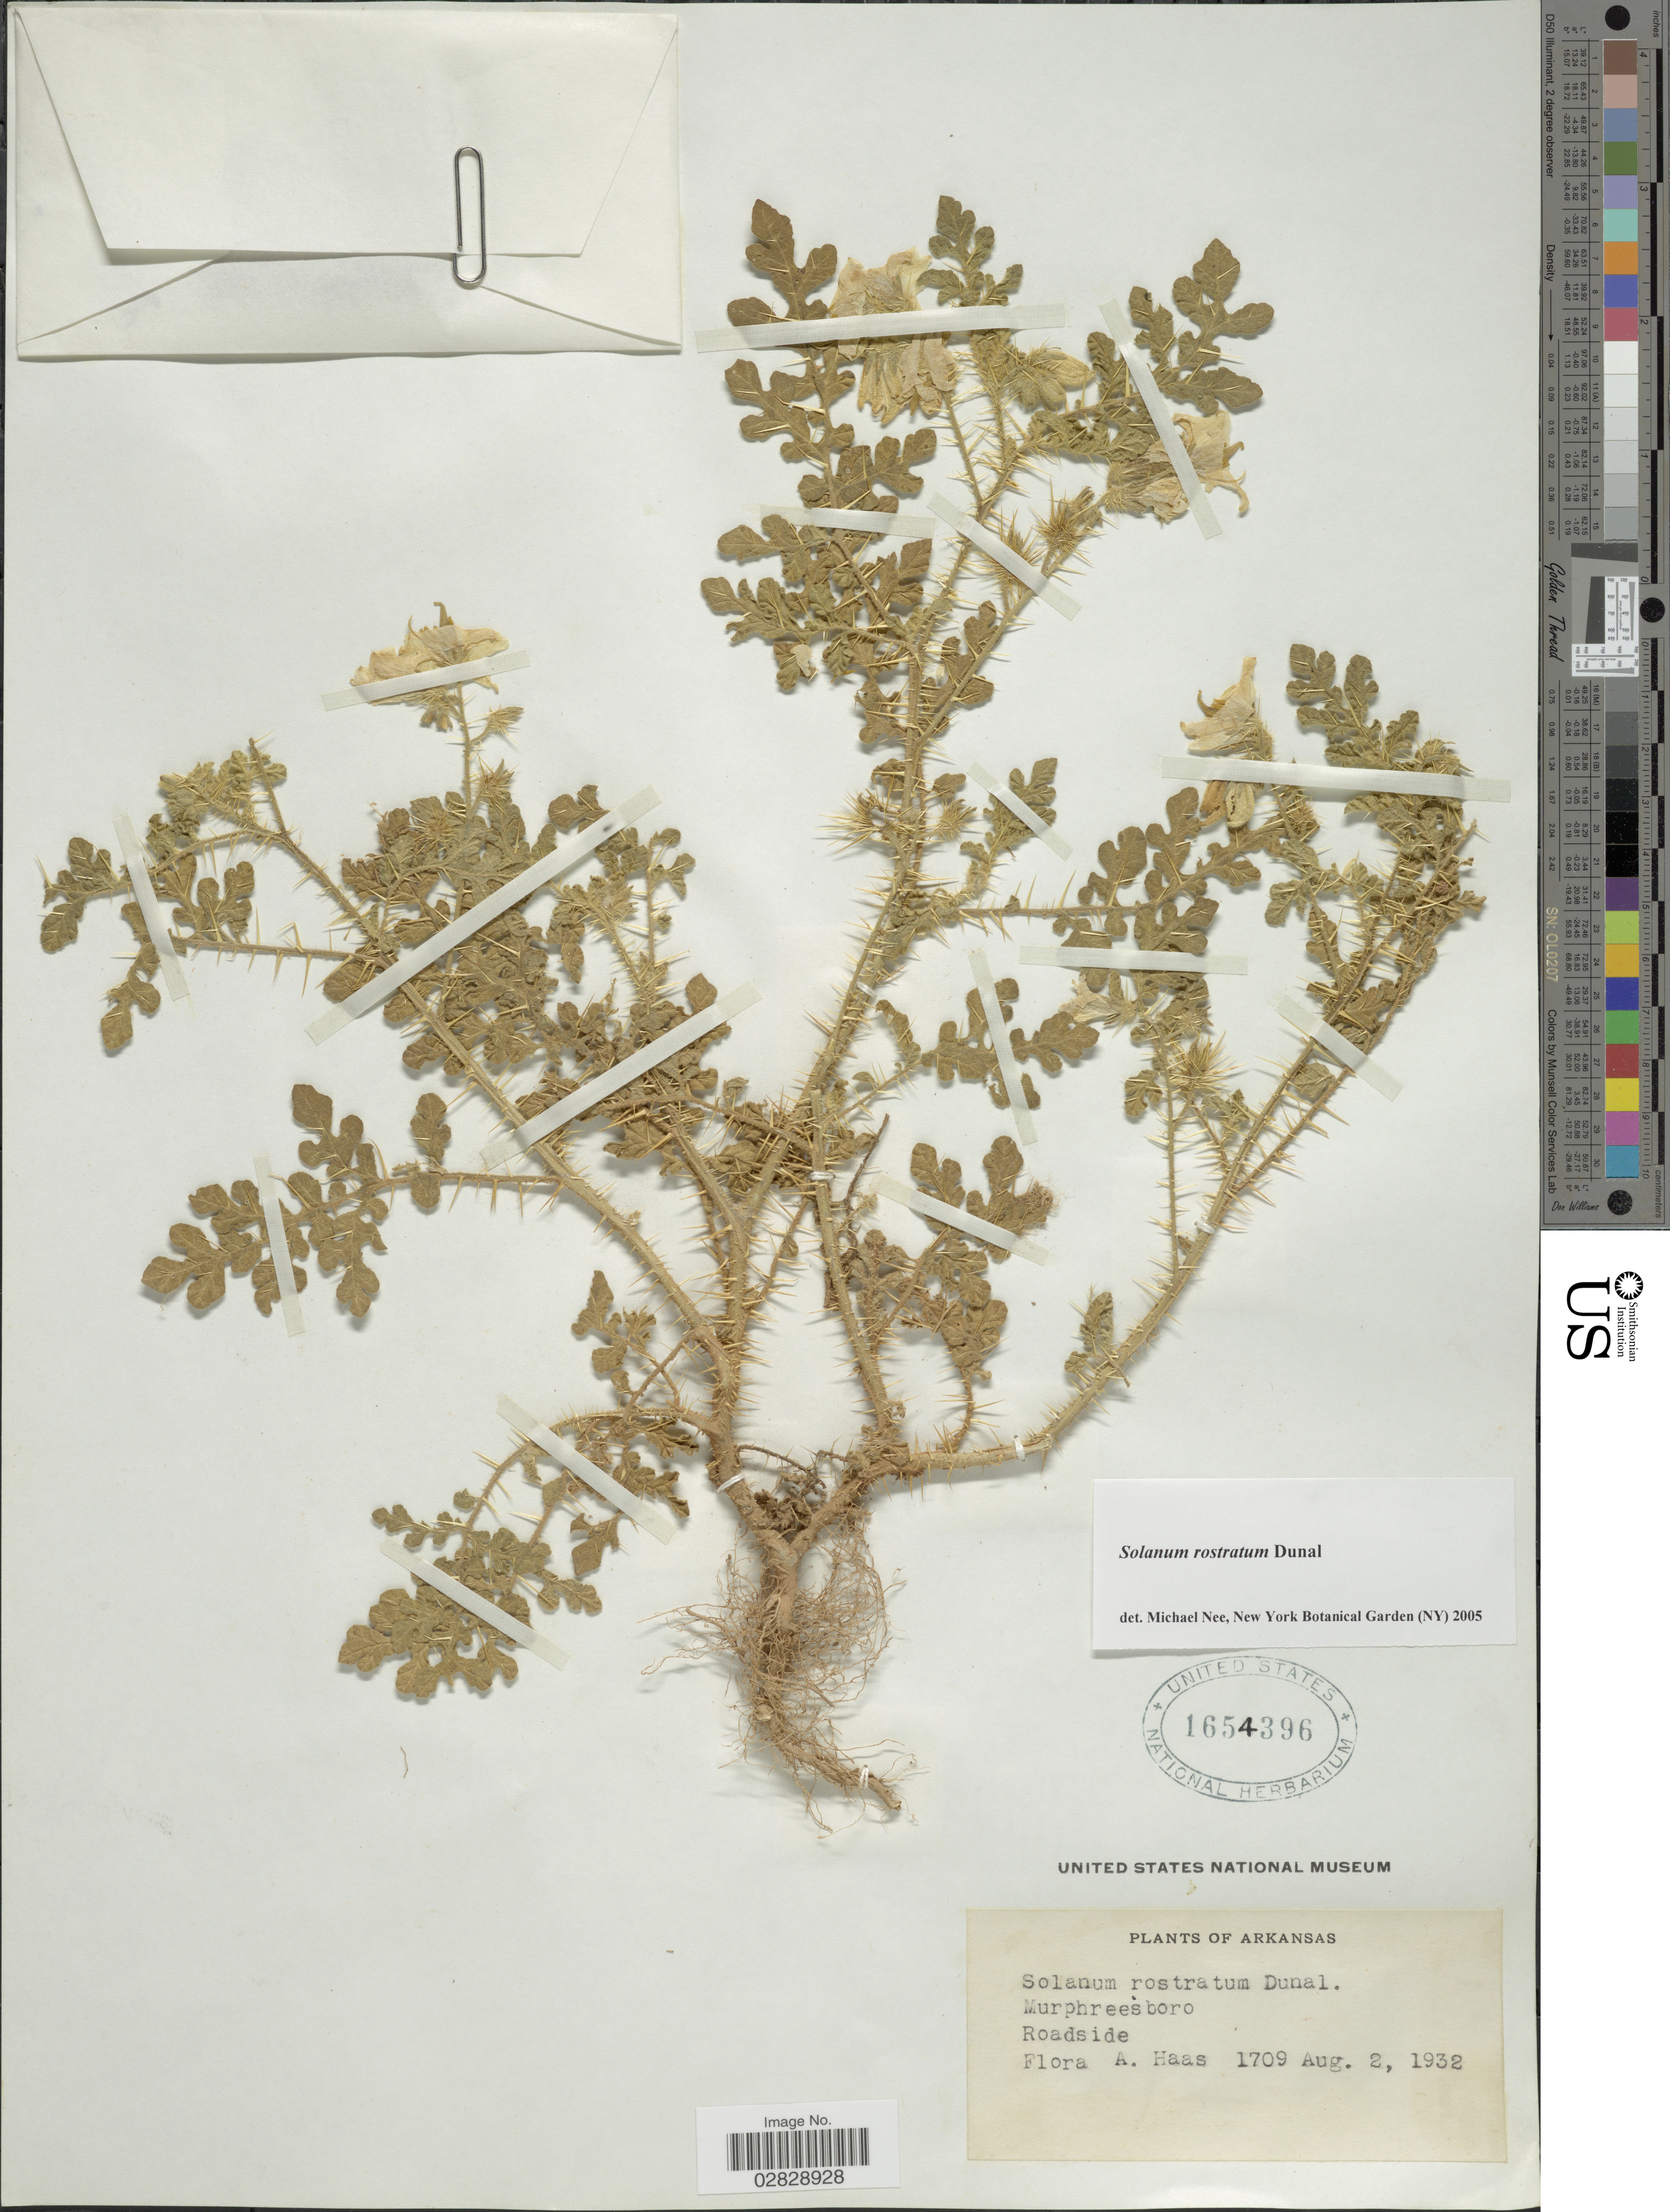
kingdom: Plantae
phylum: Tracheophyta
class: Magnoliopsida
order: Solanales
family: Solanaceae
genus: Solanum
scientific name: Solanum rostratum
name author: Dunal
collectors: A. Haas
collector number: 1709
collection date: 1932-08-02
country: United States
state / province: Arkansas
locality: Murphreesboro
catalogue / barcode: US 1654396